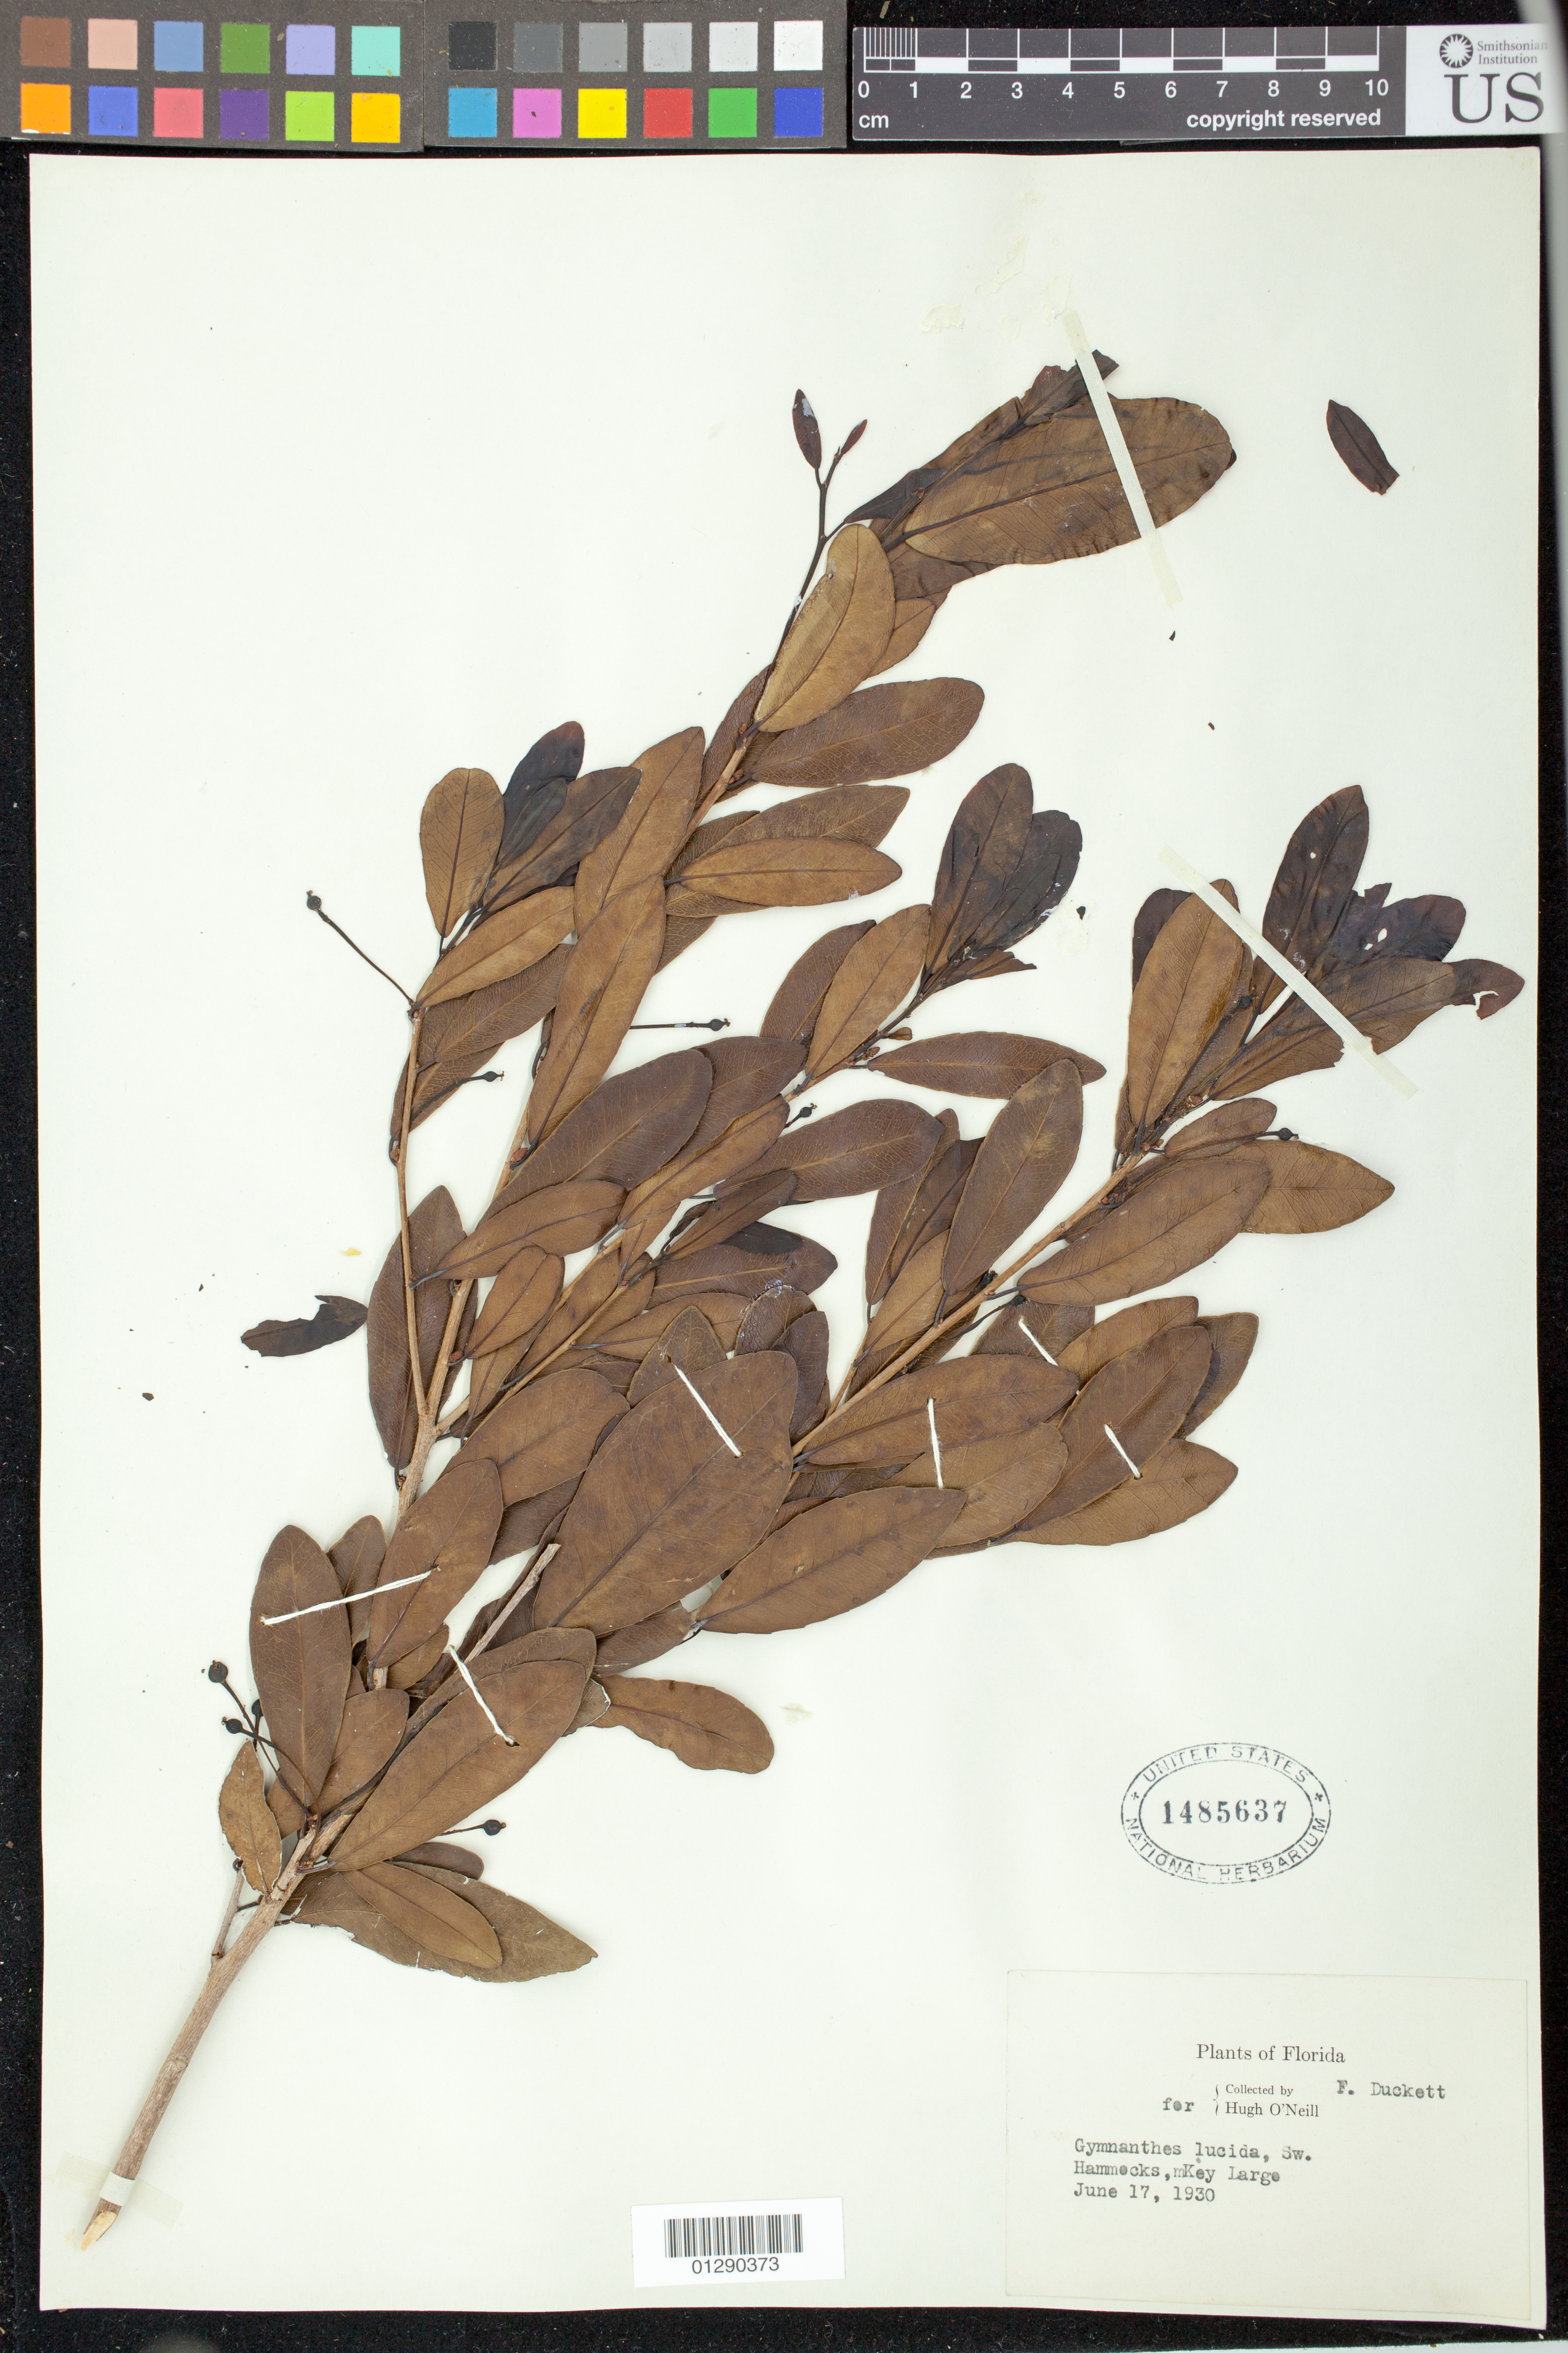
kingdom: Plantae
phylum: Tracheophyta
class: Magnoliopsida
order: Malpighiales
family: Euphorbiaceae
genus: Gymnanthes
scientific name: Gymnanthes lucida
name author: Sw.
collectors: H. O'Neill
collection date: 1930-06-17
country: United States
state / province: Florida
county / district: Monroe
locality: Hammocks, Key Largo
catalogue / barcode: US 1485637